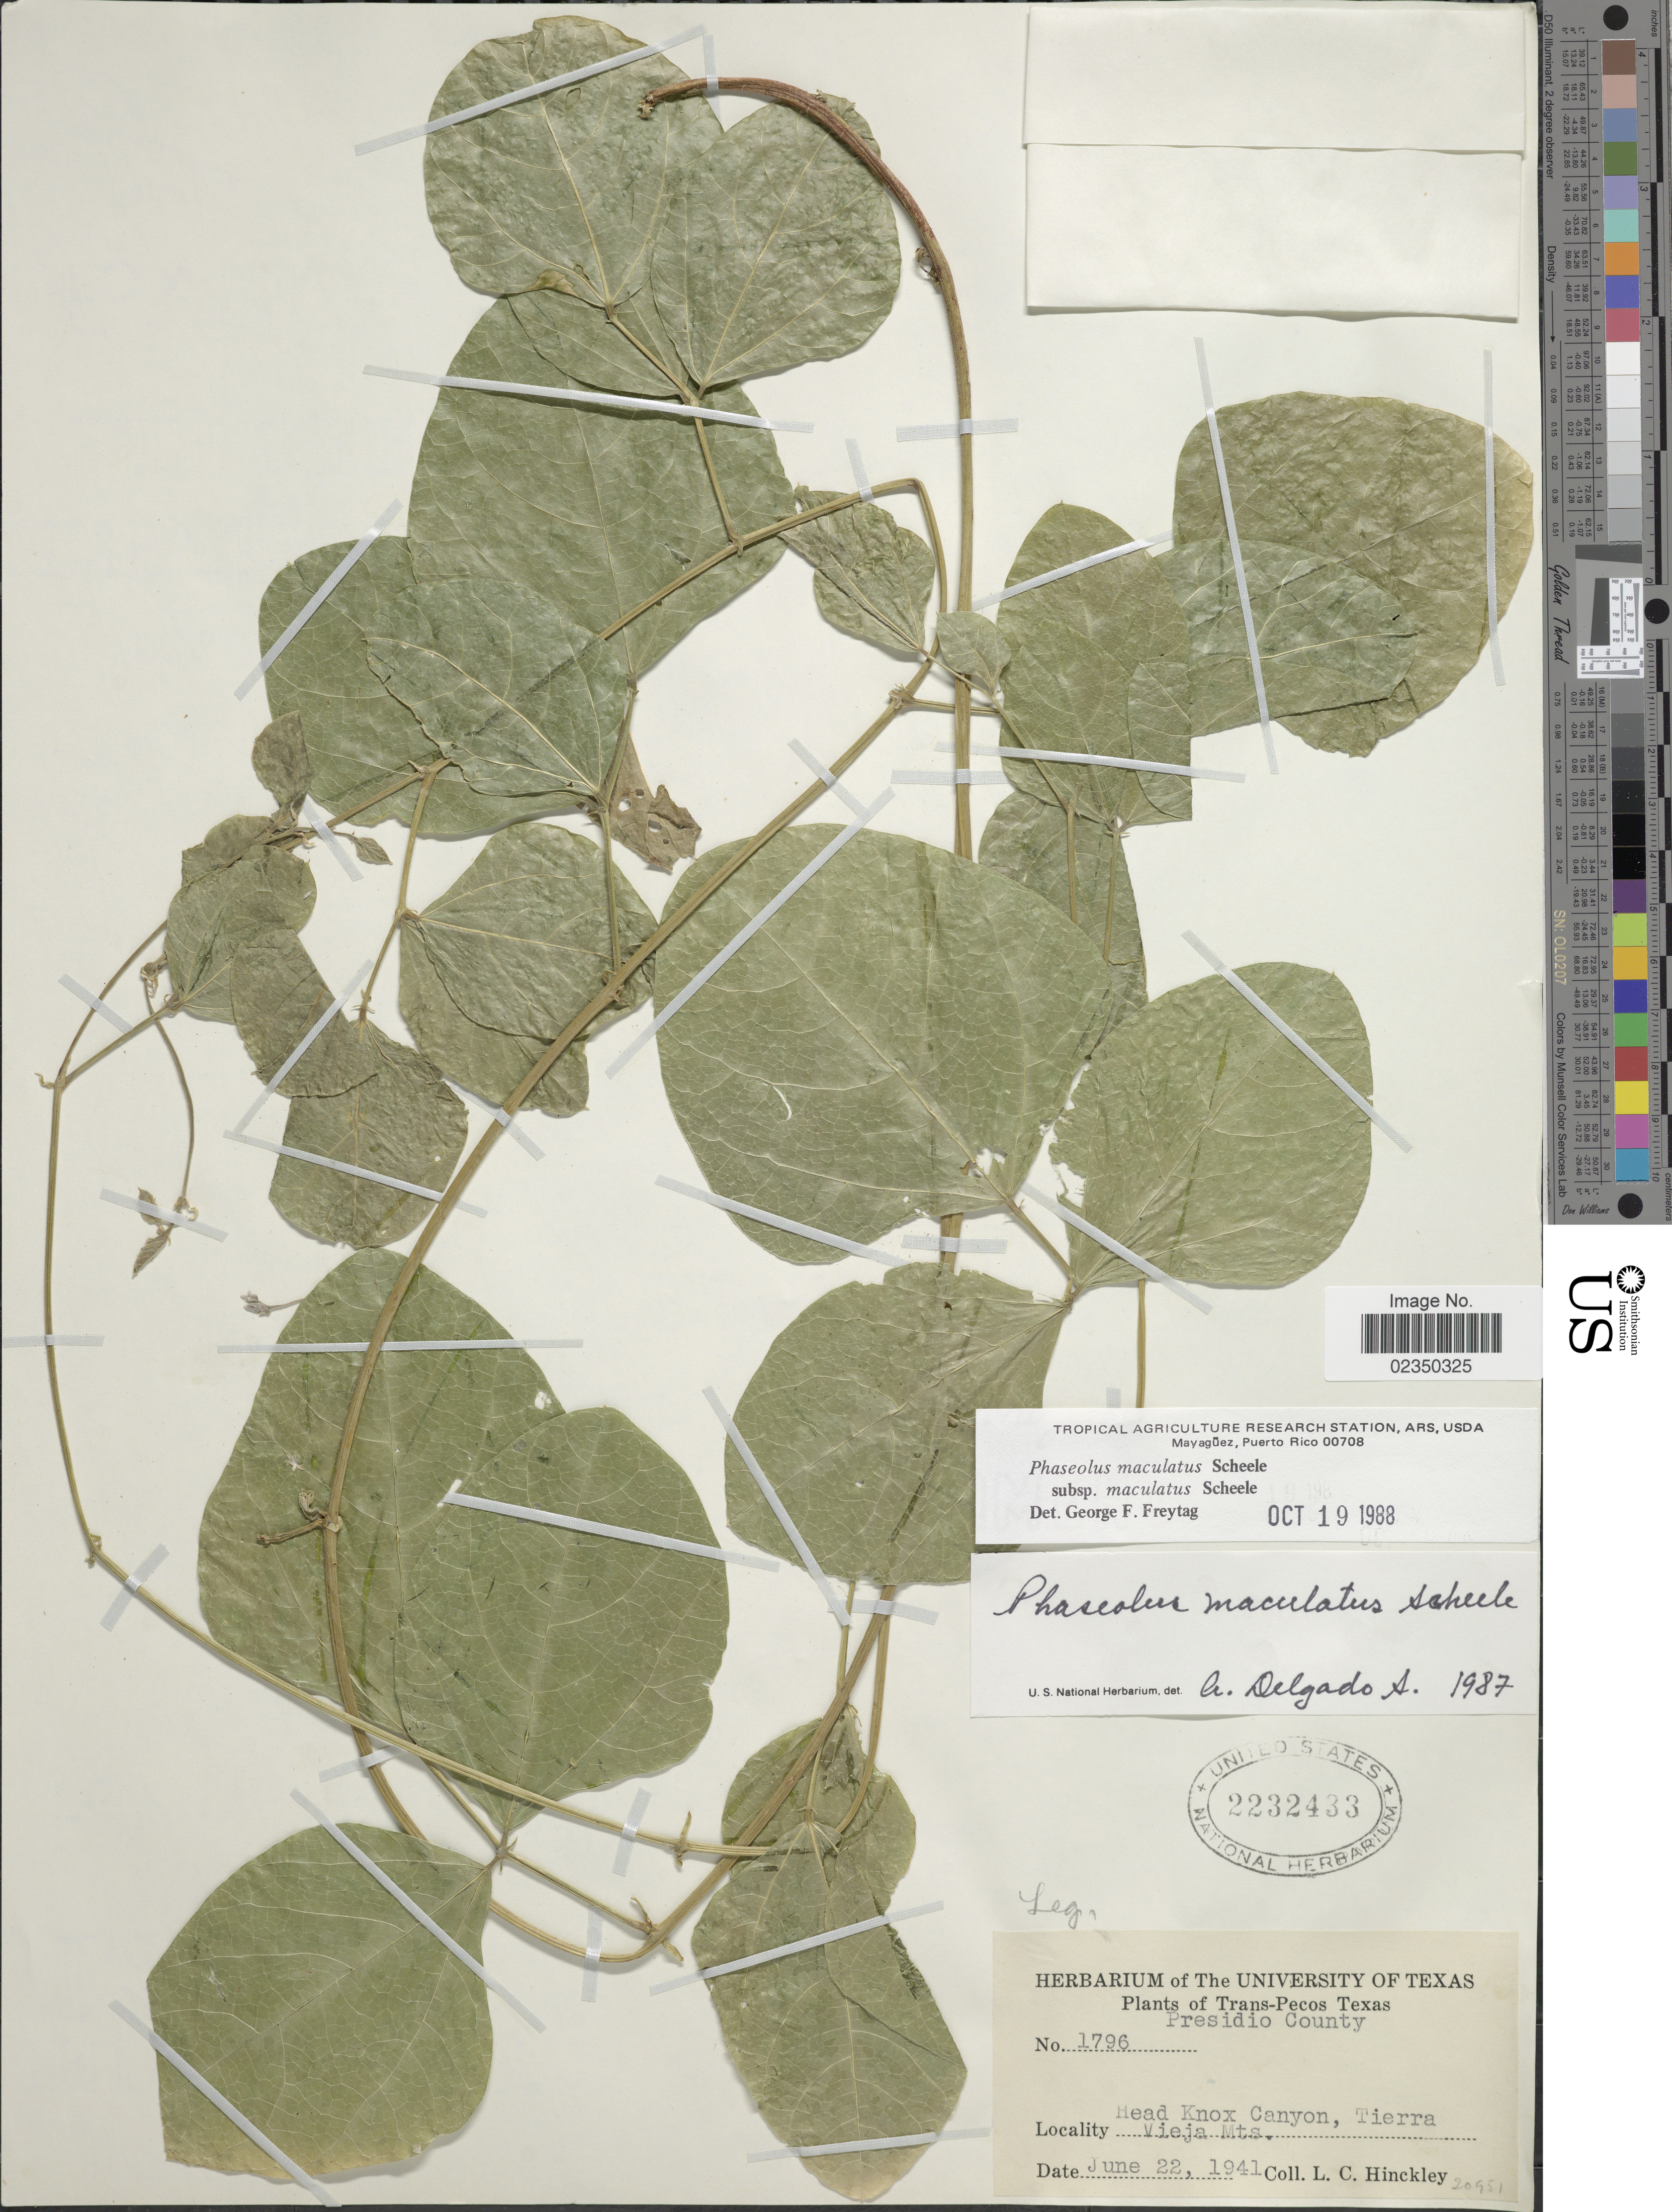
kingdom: Plantae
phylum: Tracheophyta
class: Magnoliopsida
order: Fabales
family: Fabaceae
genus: Phaseolus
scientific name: Phaseolus maculatus subsp. maculatus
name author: Scheele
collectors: L. Hinckley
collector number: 1796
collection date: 1941-06-22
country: United States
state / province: Texas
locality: Trans-Pecos, Presidio County, Head Knox Canyon, Tierra Vieja Mts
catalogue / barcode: US 2232433